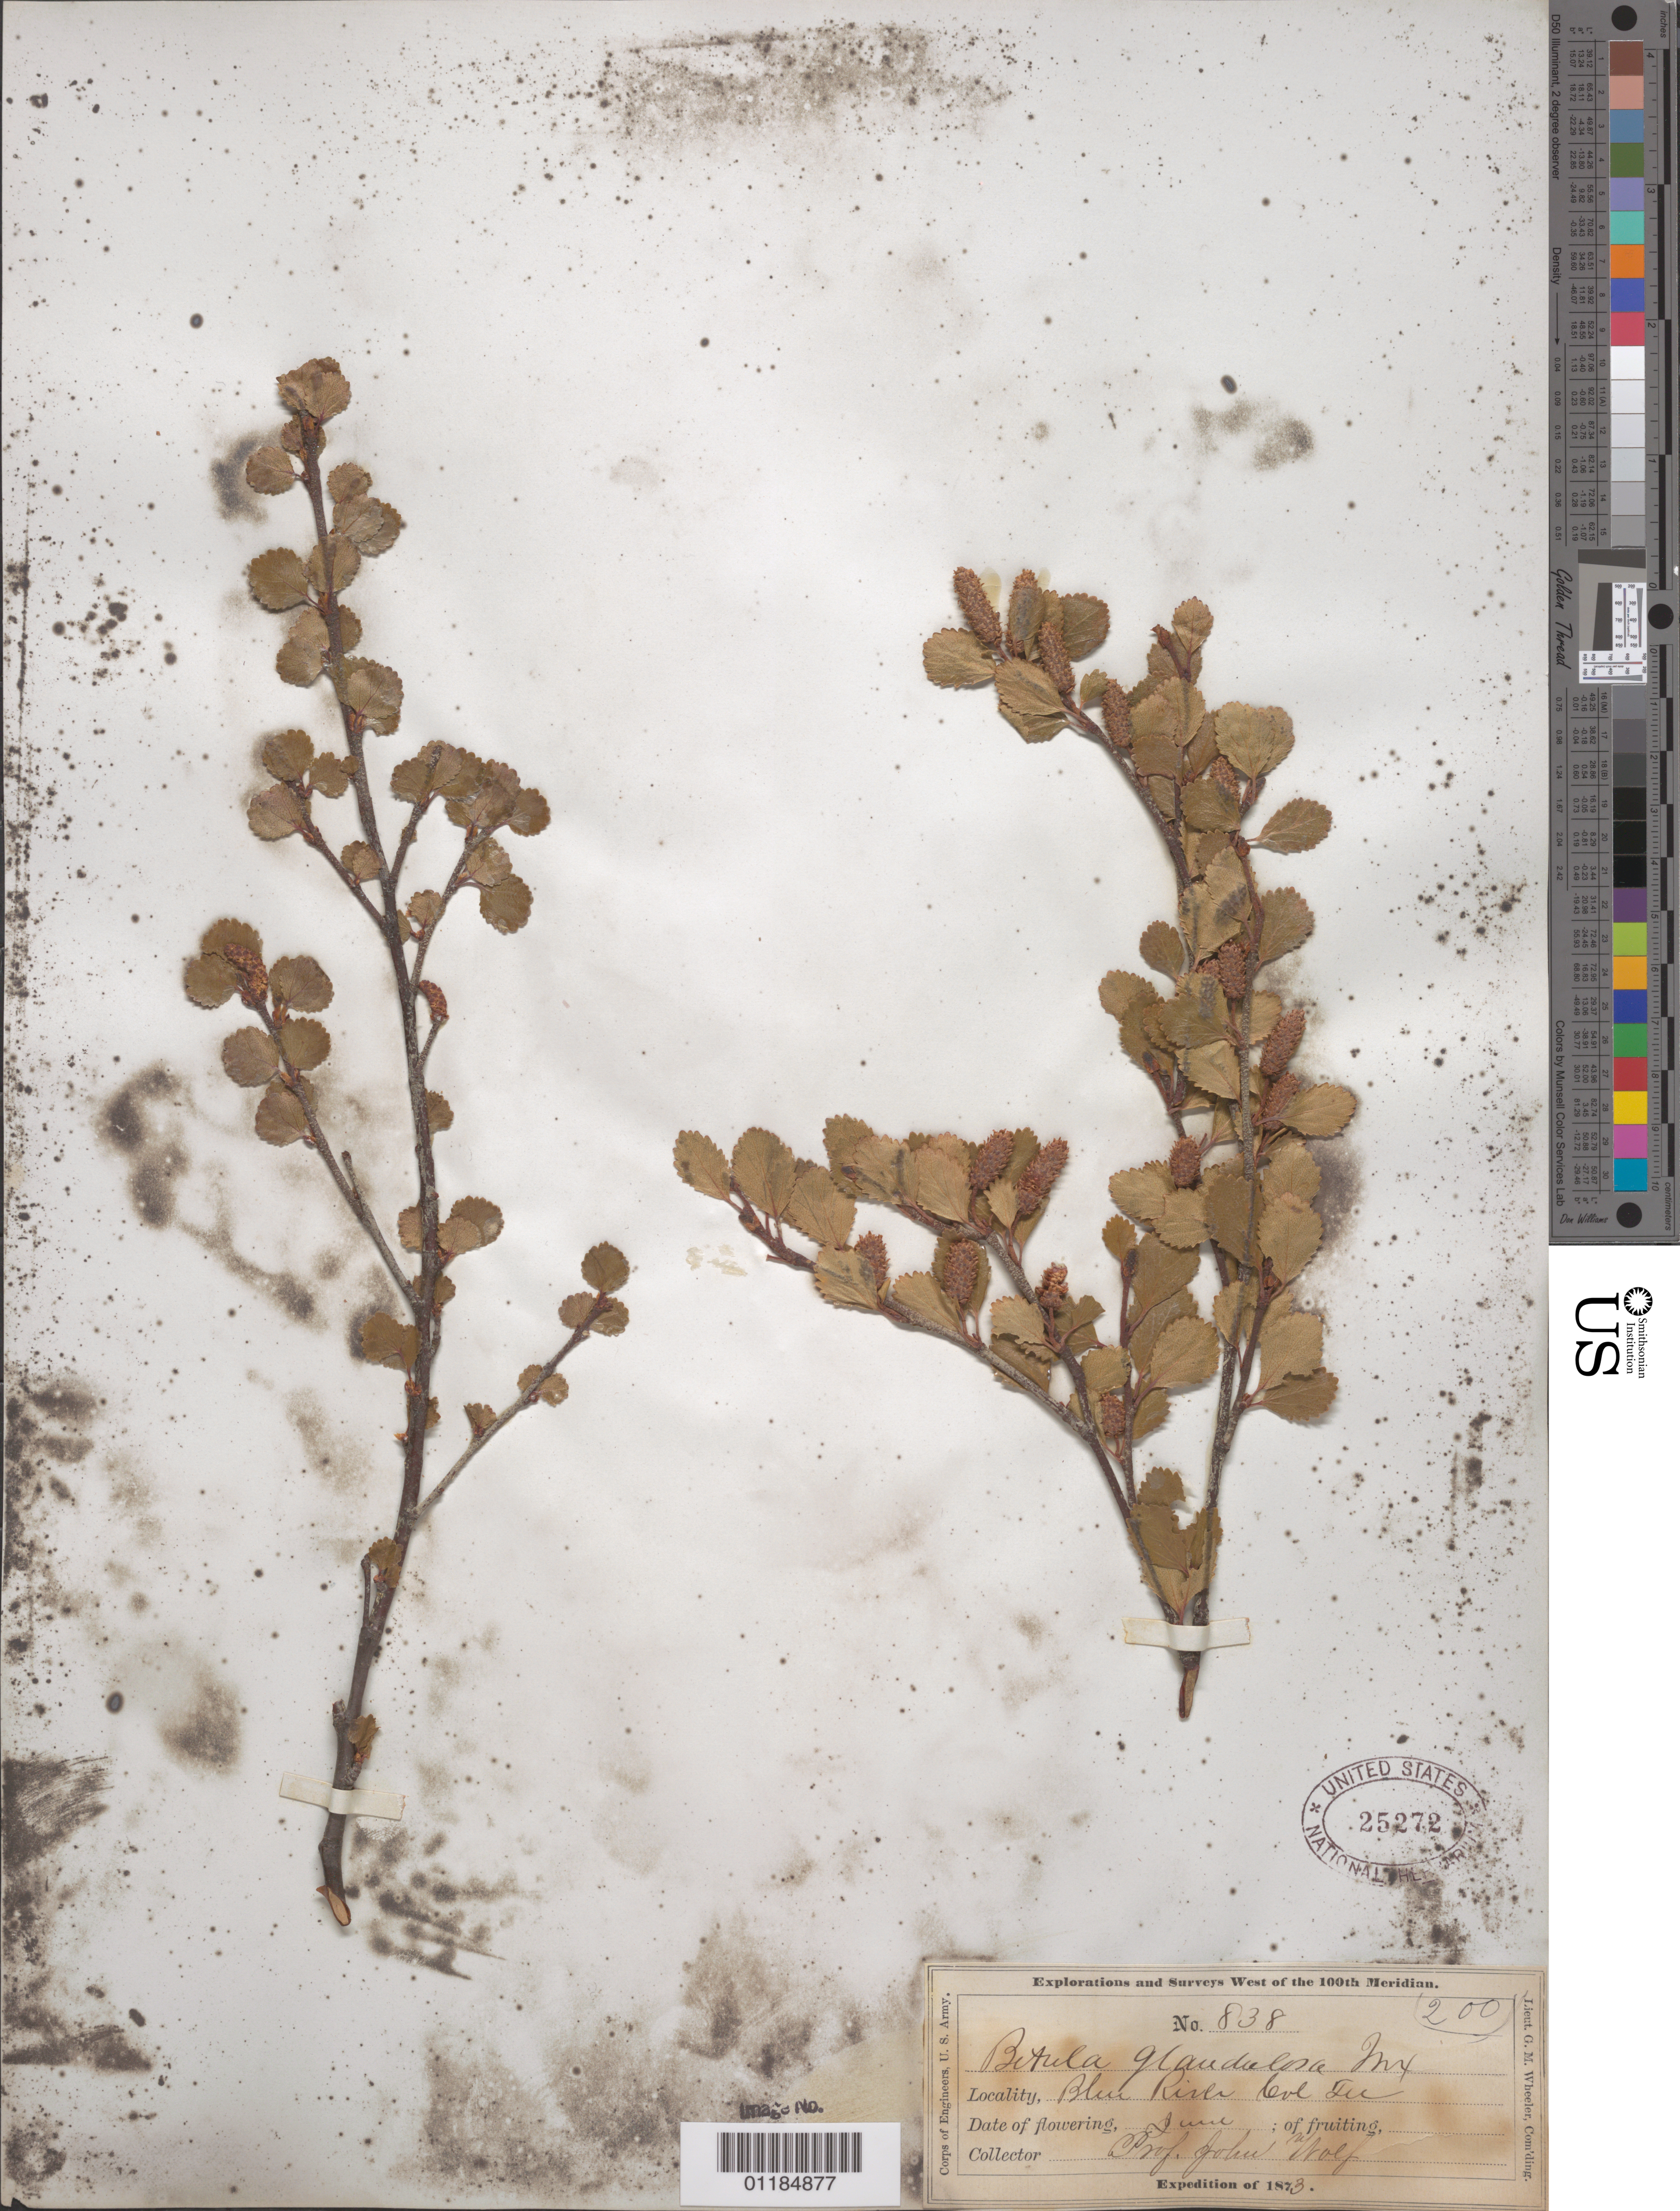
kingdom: Plantae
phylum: Tracheophyta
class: Magnoliopsida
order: Fagales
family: Betulaceae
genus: Betula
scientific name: Betula glandulosa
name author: Michx.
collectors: J. Wolf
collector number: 838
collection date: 1873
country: United States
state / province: Colorado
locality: Blue River.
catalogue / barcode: US 25272